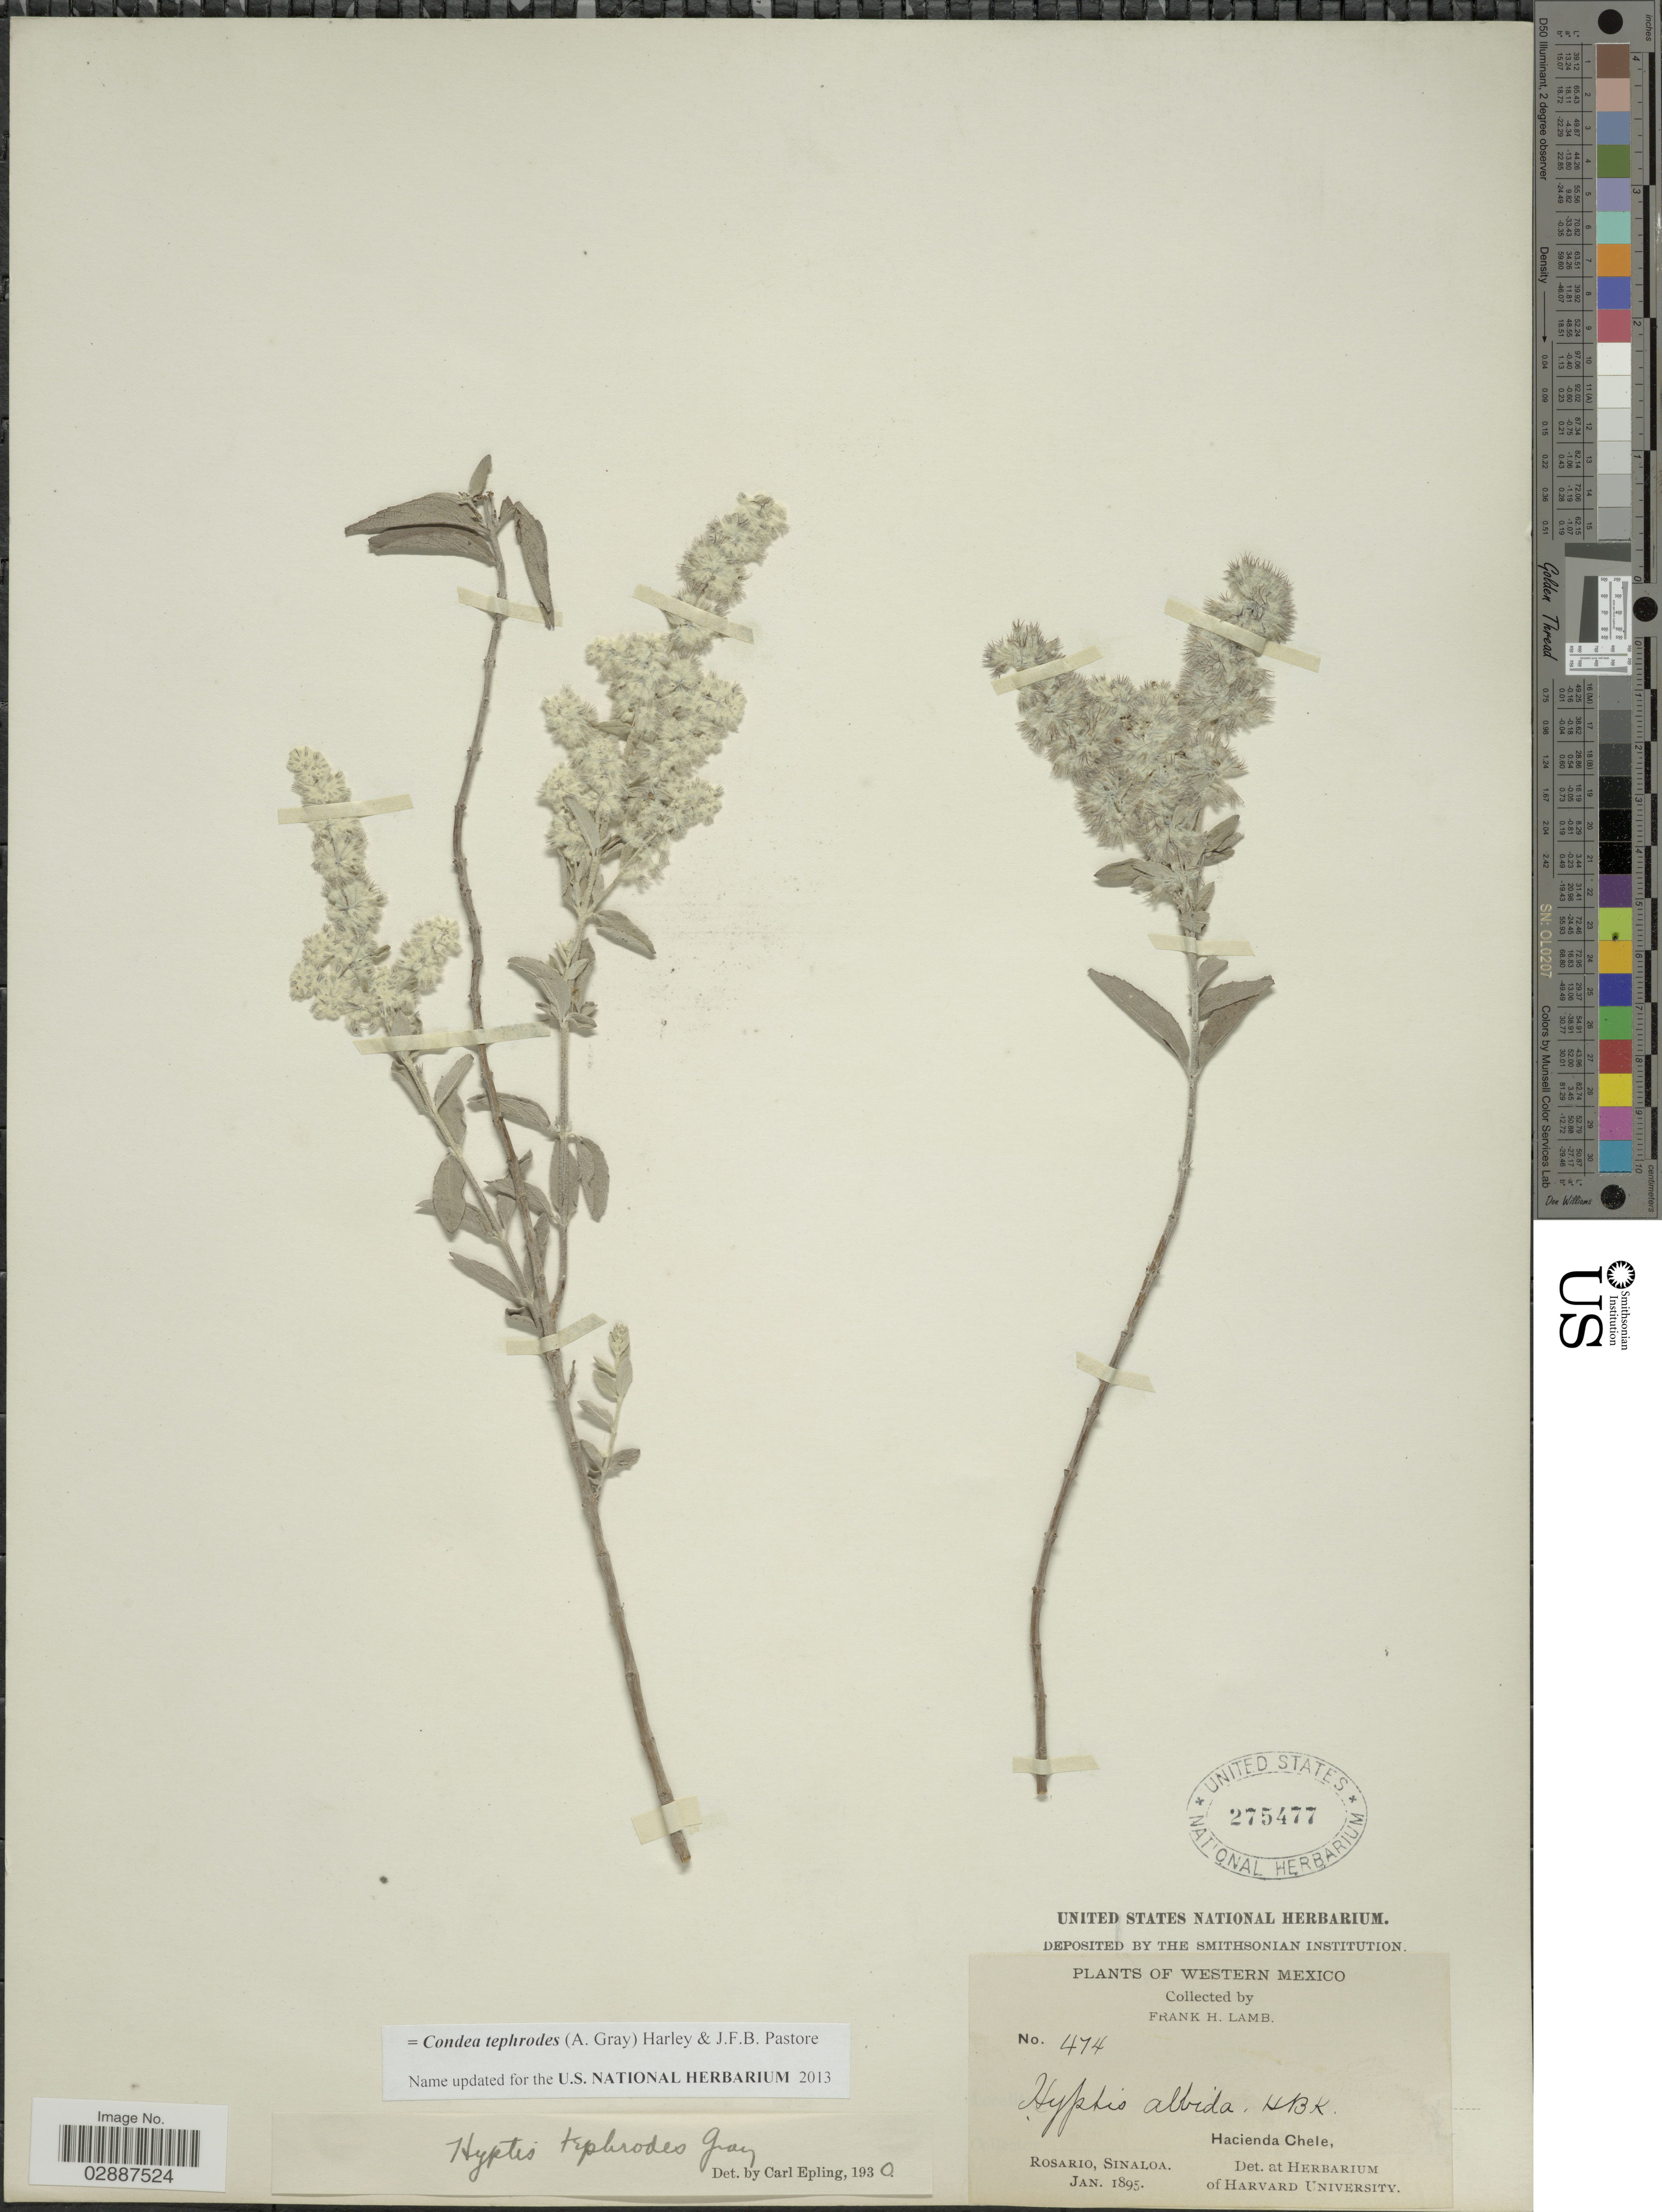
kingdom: Plantae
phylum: Tracheophyta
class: Magnoliopsida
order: Lamiales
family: Lamiaceae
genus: Condea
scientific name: Condea tephrodes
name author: (A. Gray) Harley & J.F.B. Pastore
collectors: F. H. Lamb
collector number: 474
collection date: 1895-01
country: Mexico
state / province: Sinaloa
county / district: Rosario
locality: Hacienda Chele.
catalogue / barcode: US 275477